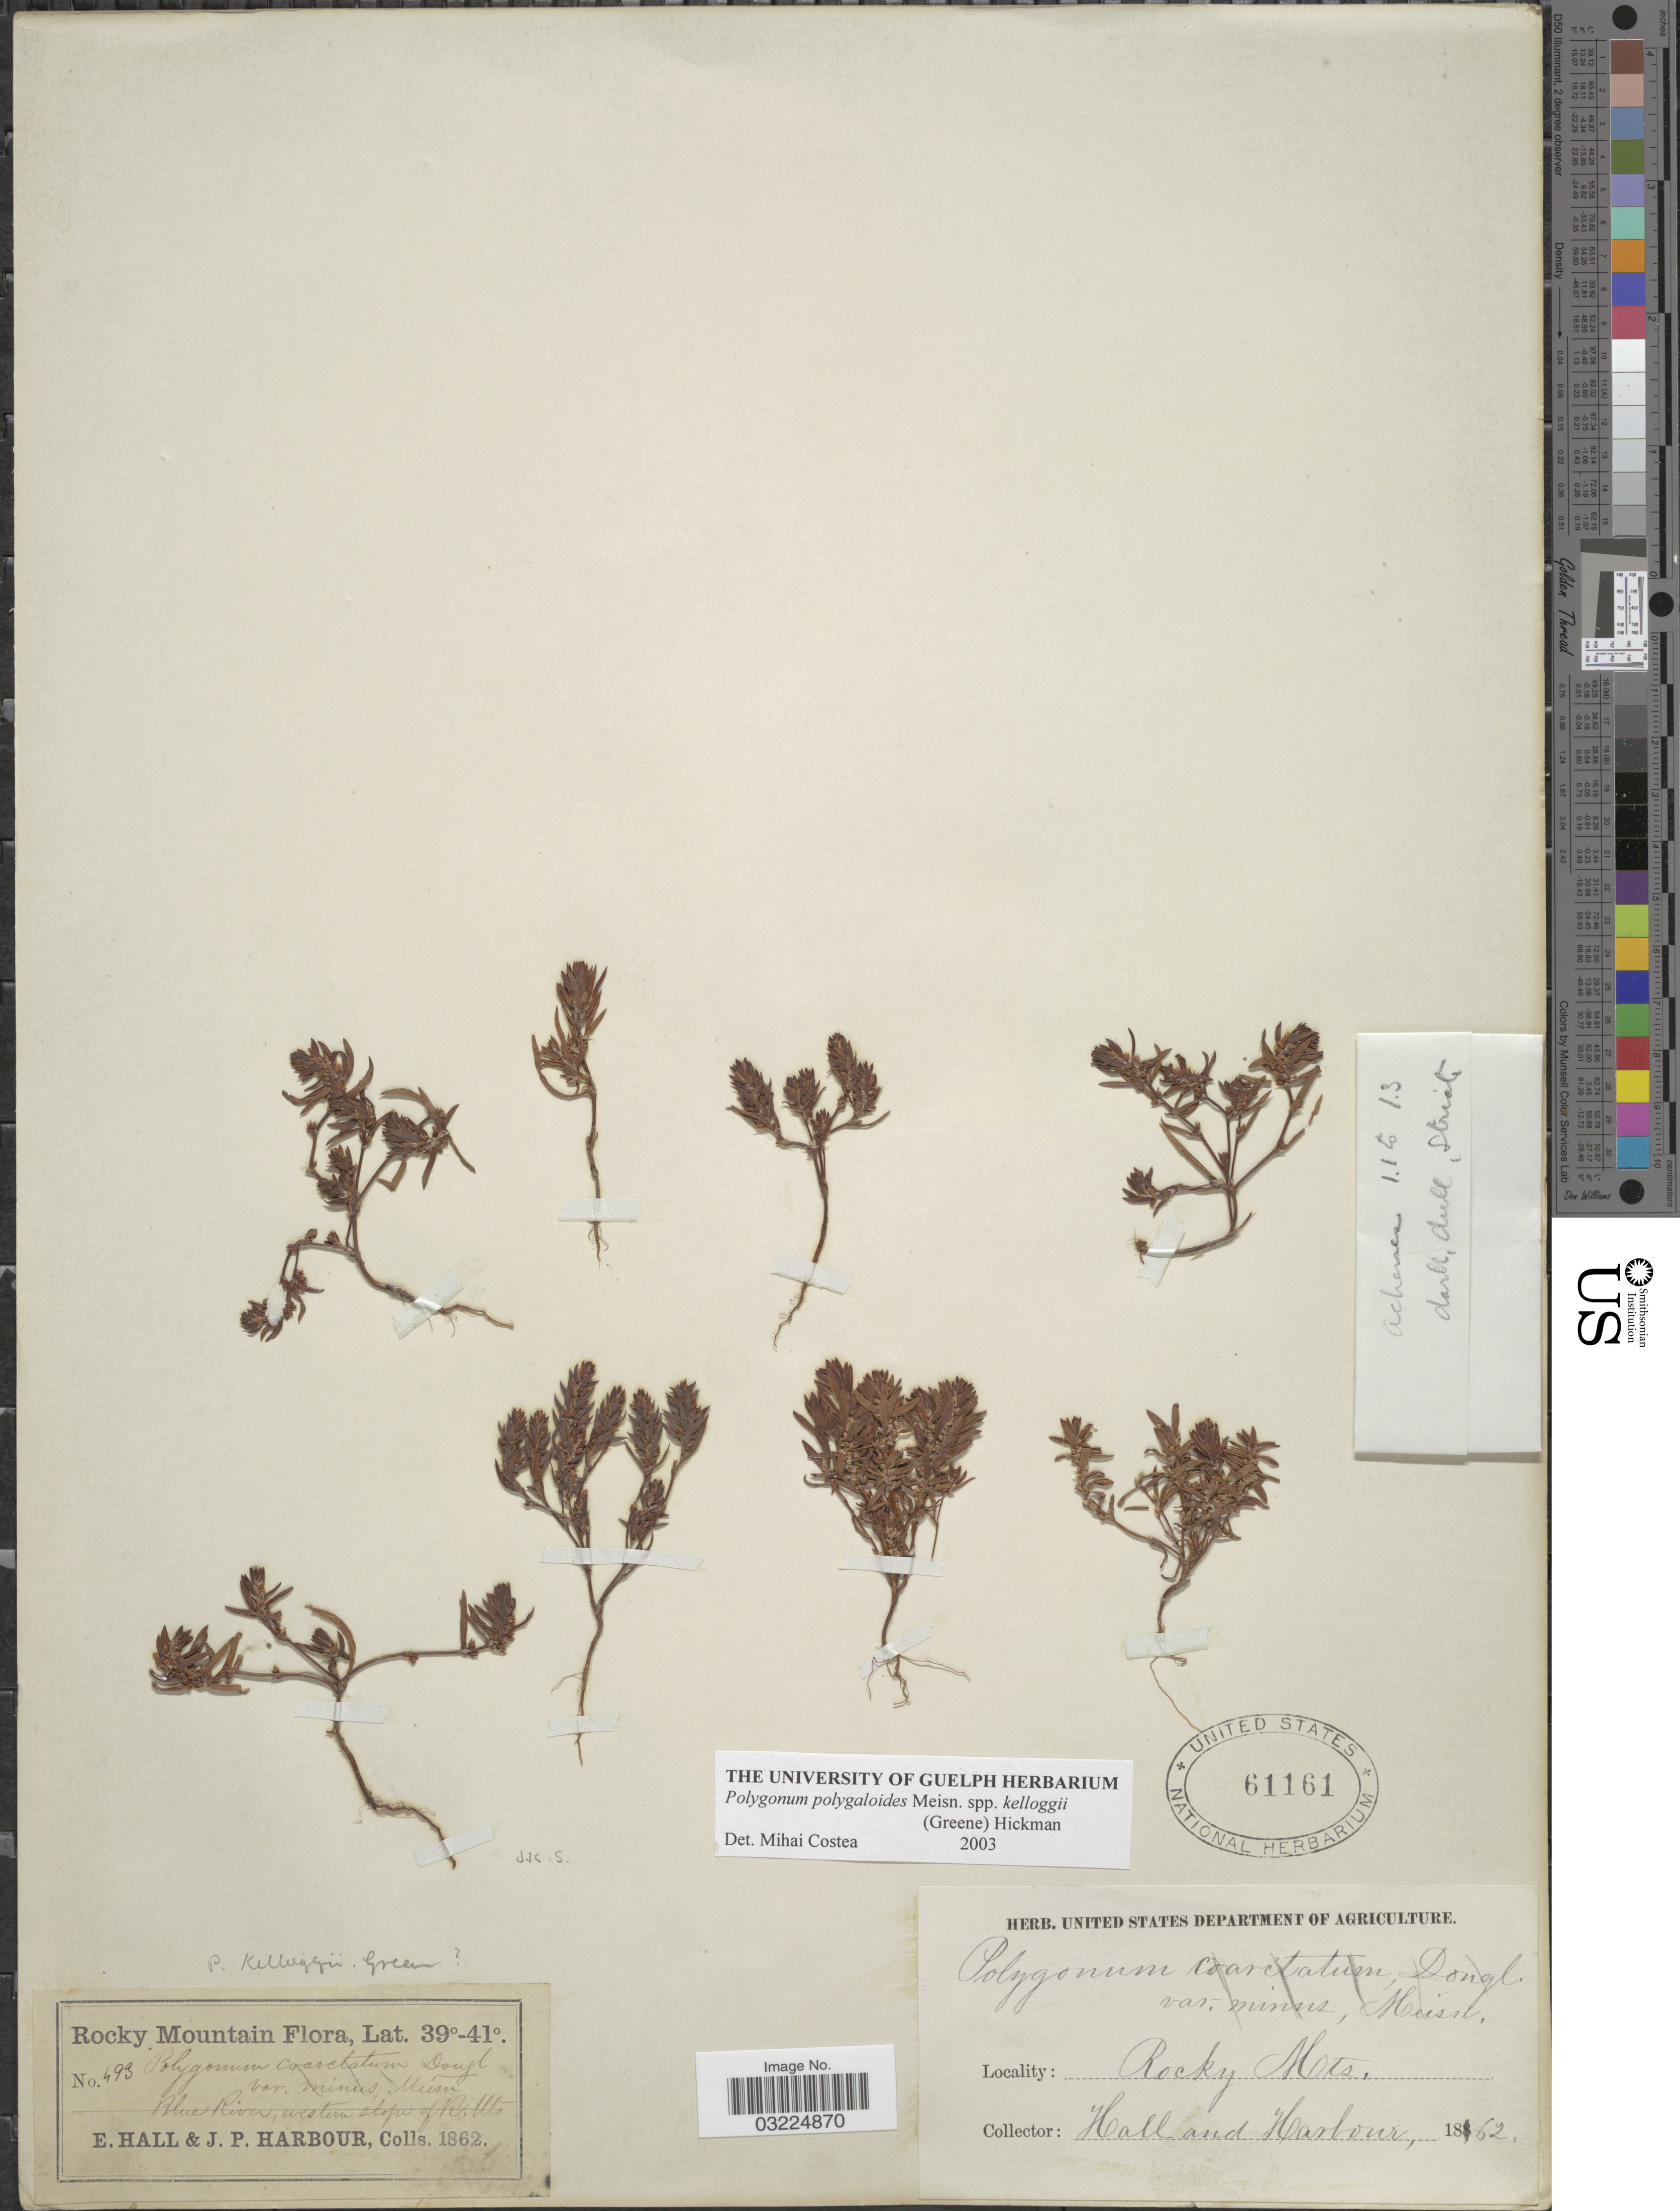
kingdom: Plantae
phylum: Tracheophyta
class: Magnoliopsida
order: Caryophyllales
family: Polygonaceae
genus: Polygonum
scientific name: Polygonum polygaloides subsp. kelloggii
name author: (Greene) Hickman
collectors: E. Hall & J. Harbour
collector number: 493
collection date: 1862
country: United States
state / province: Colorado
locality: Rocky Mountain. Rocky Mts. Blue River, western slope of R. Mts.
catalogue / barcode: US 61161